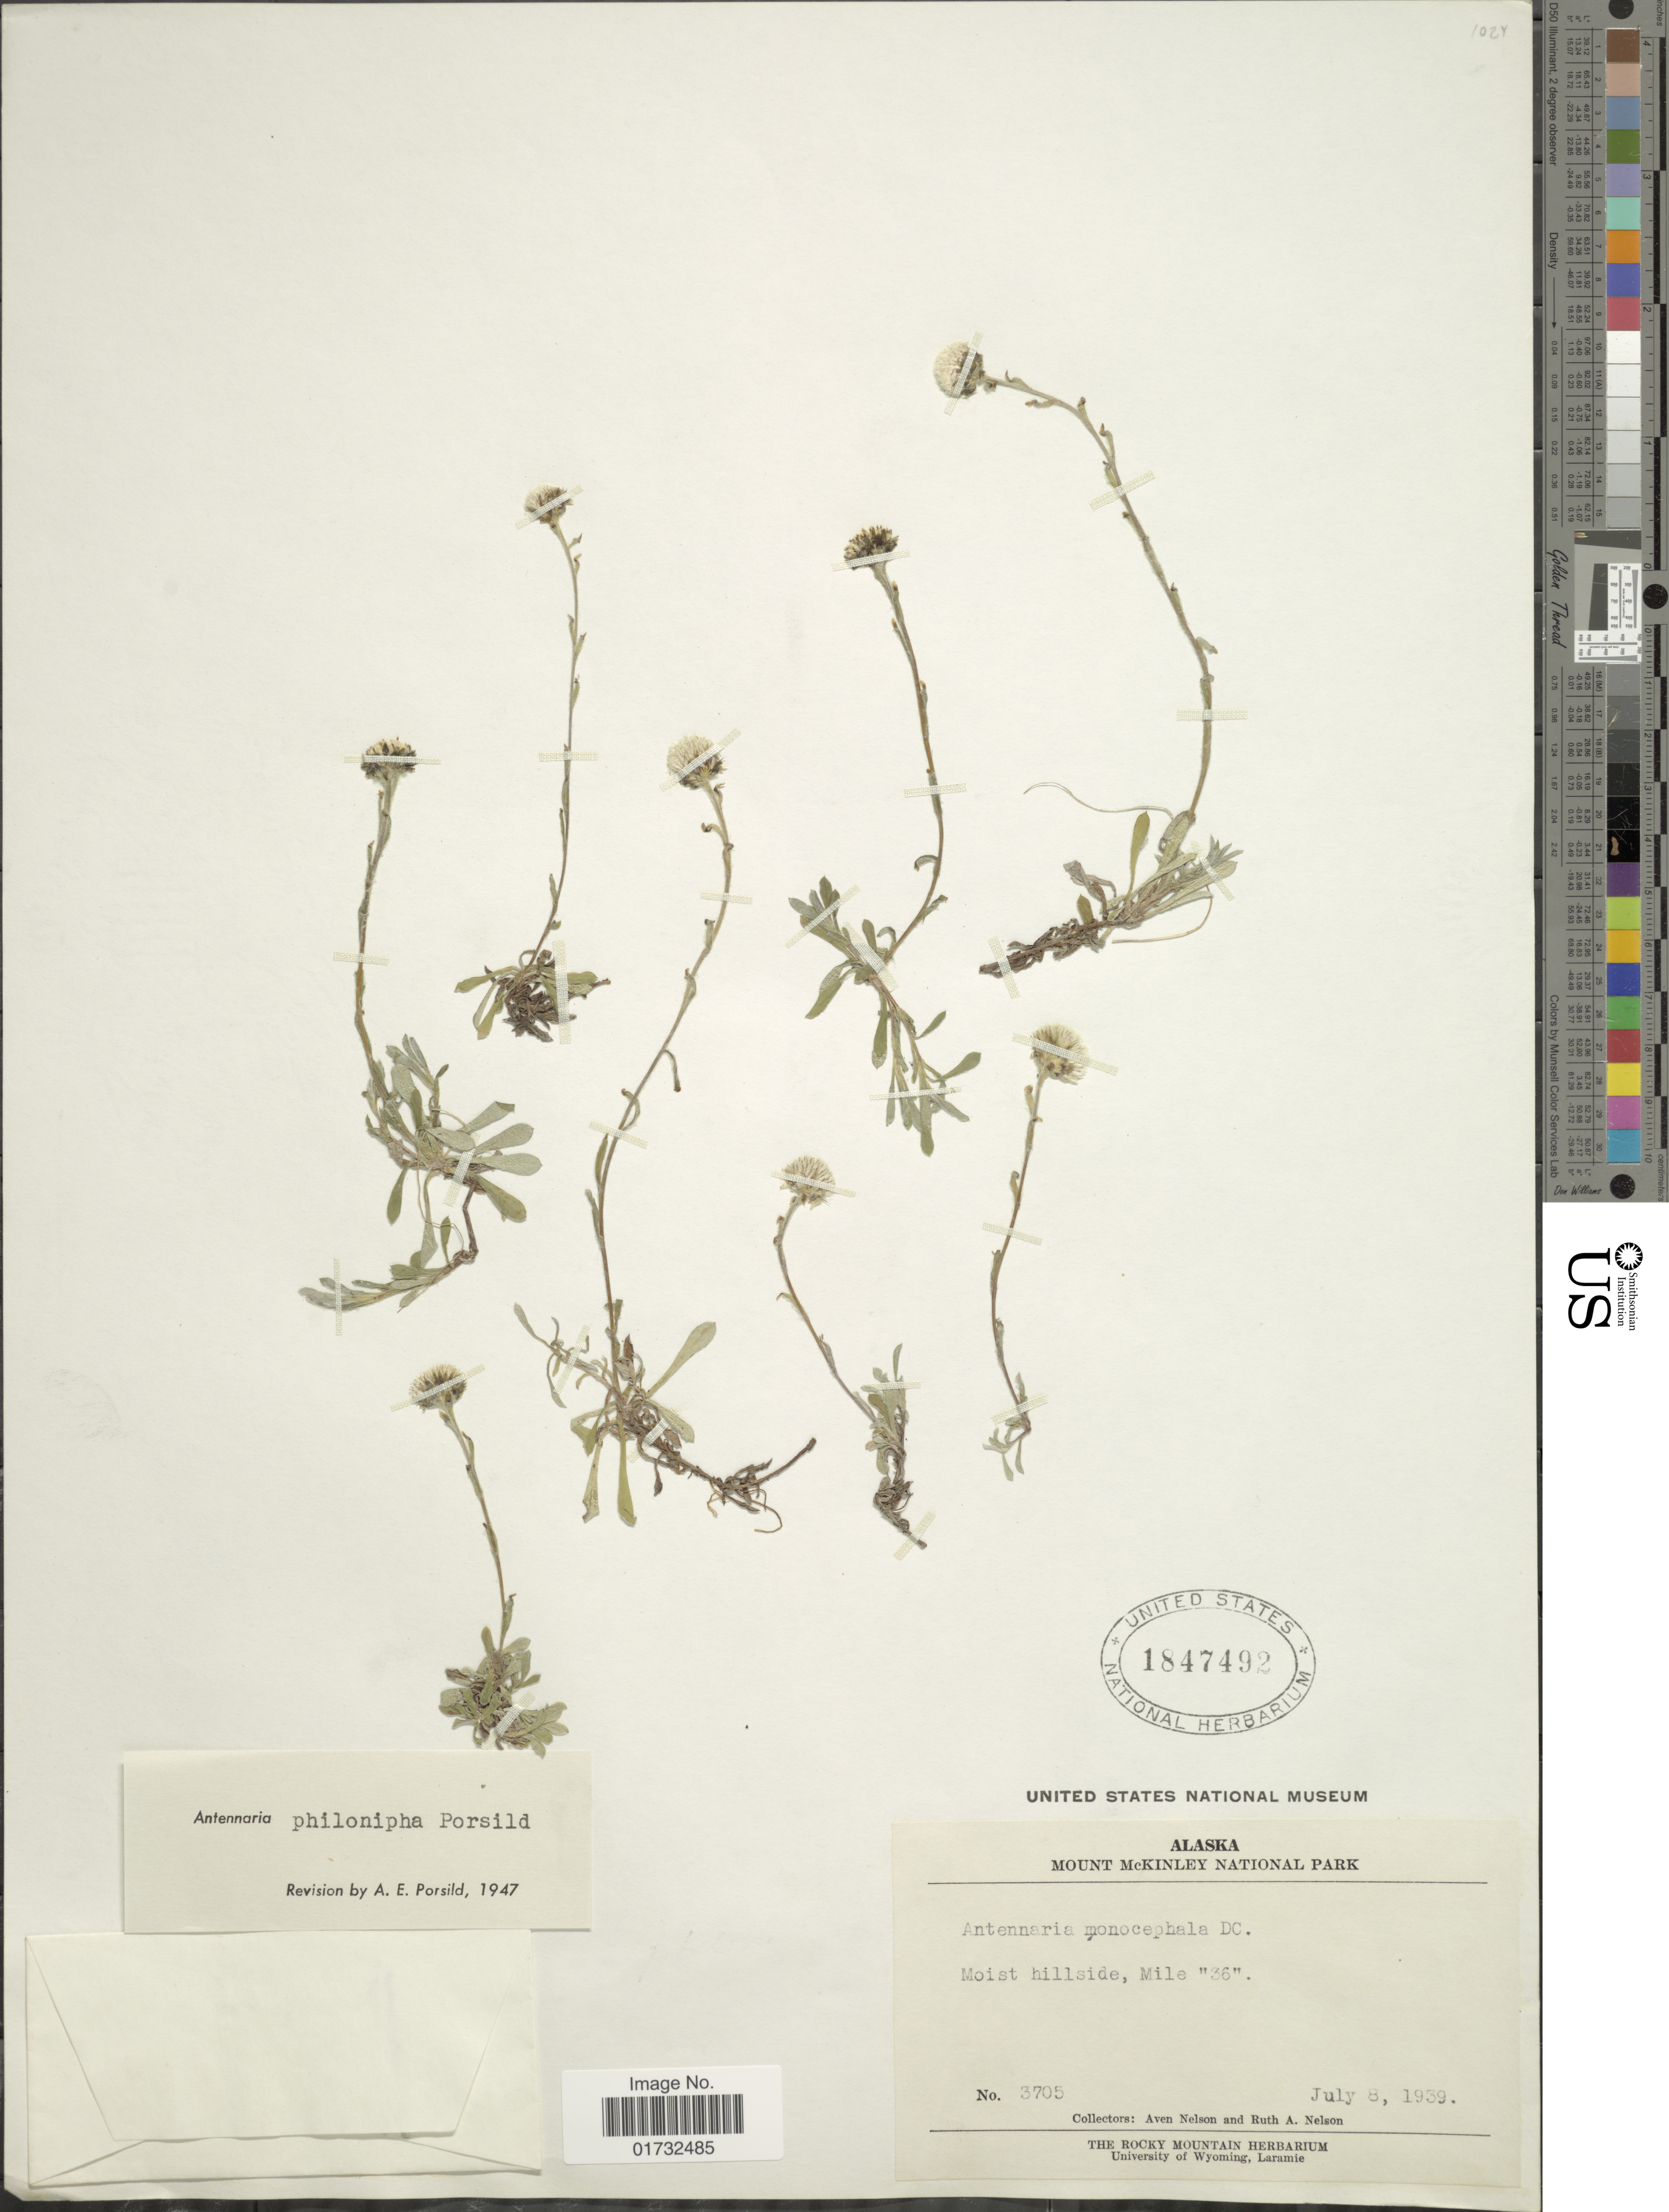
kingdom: Plantae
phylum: Tracheophyta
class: Magnoliopsida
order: Asterales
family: Asteraceae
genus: Antennaria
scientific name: Antennaria philonipha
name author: A.E. Porsild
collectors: A. Nelson & R. A. Nelson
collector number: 3705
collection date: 1939-07-08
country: United States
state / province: Alaska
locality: Mount McKinley National Park. Mile "36"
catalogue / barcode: US 1847492